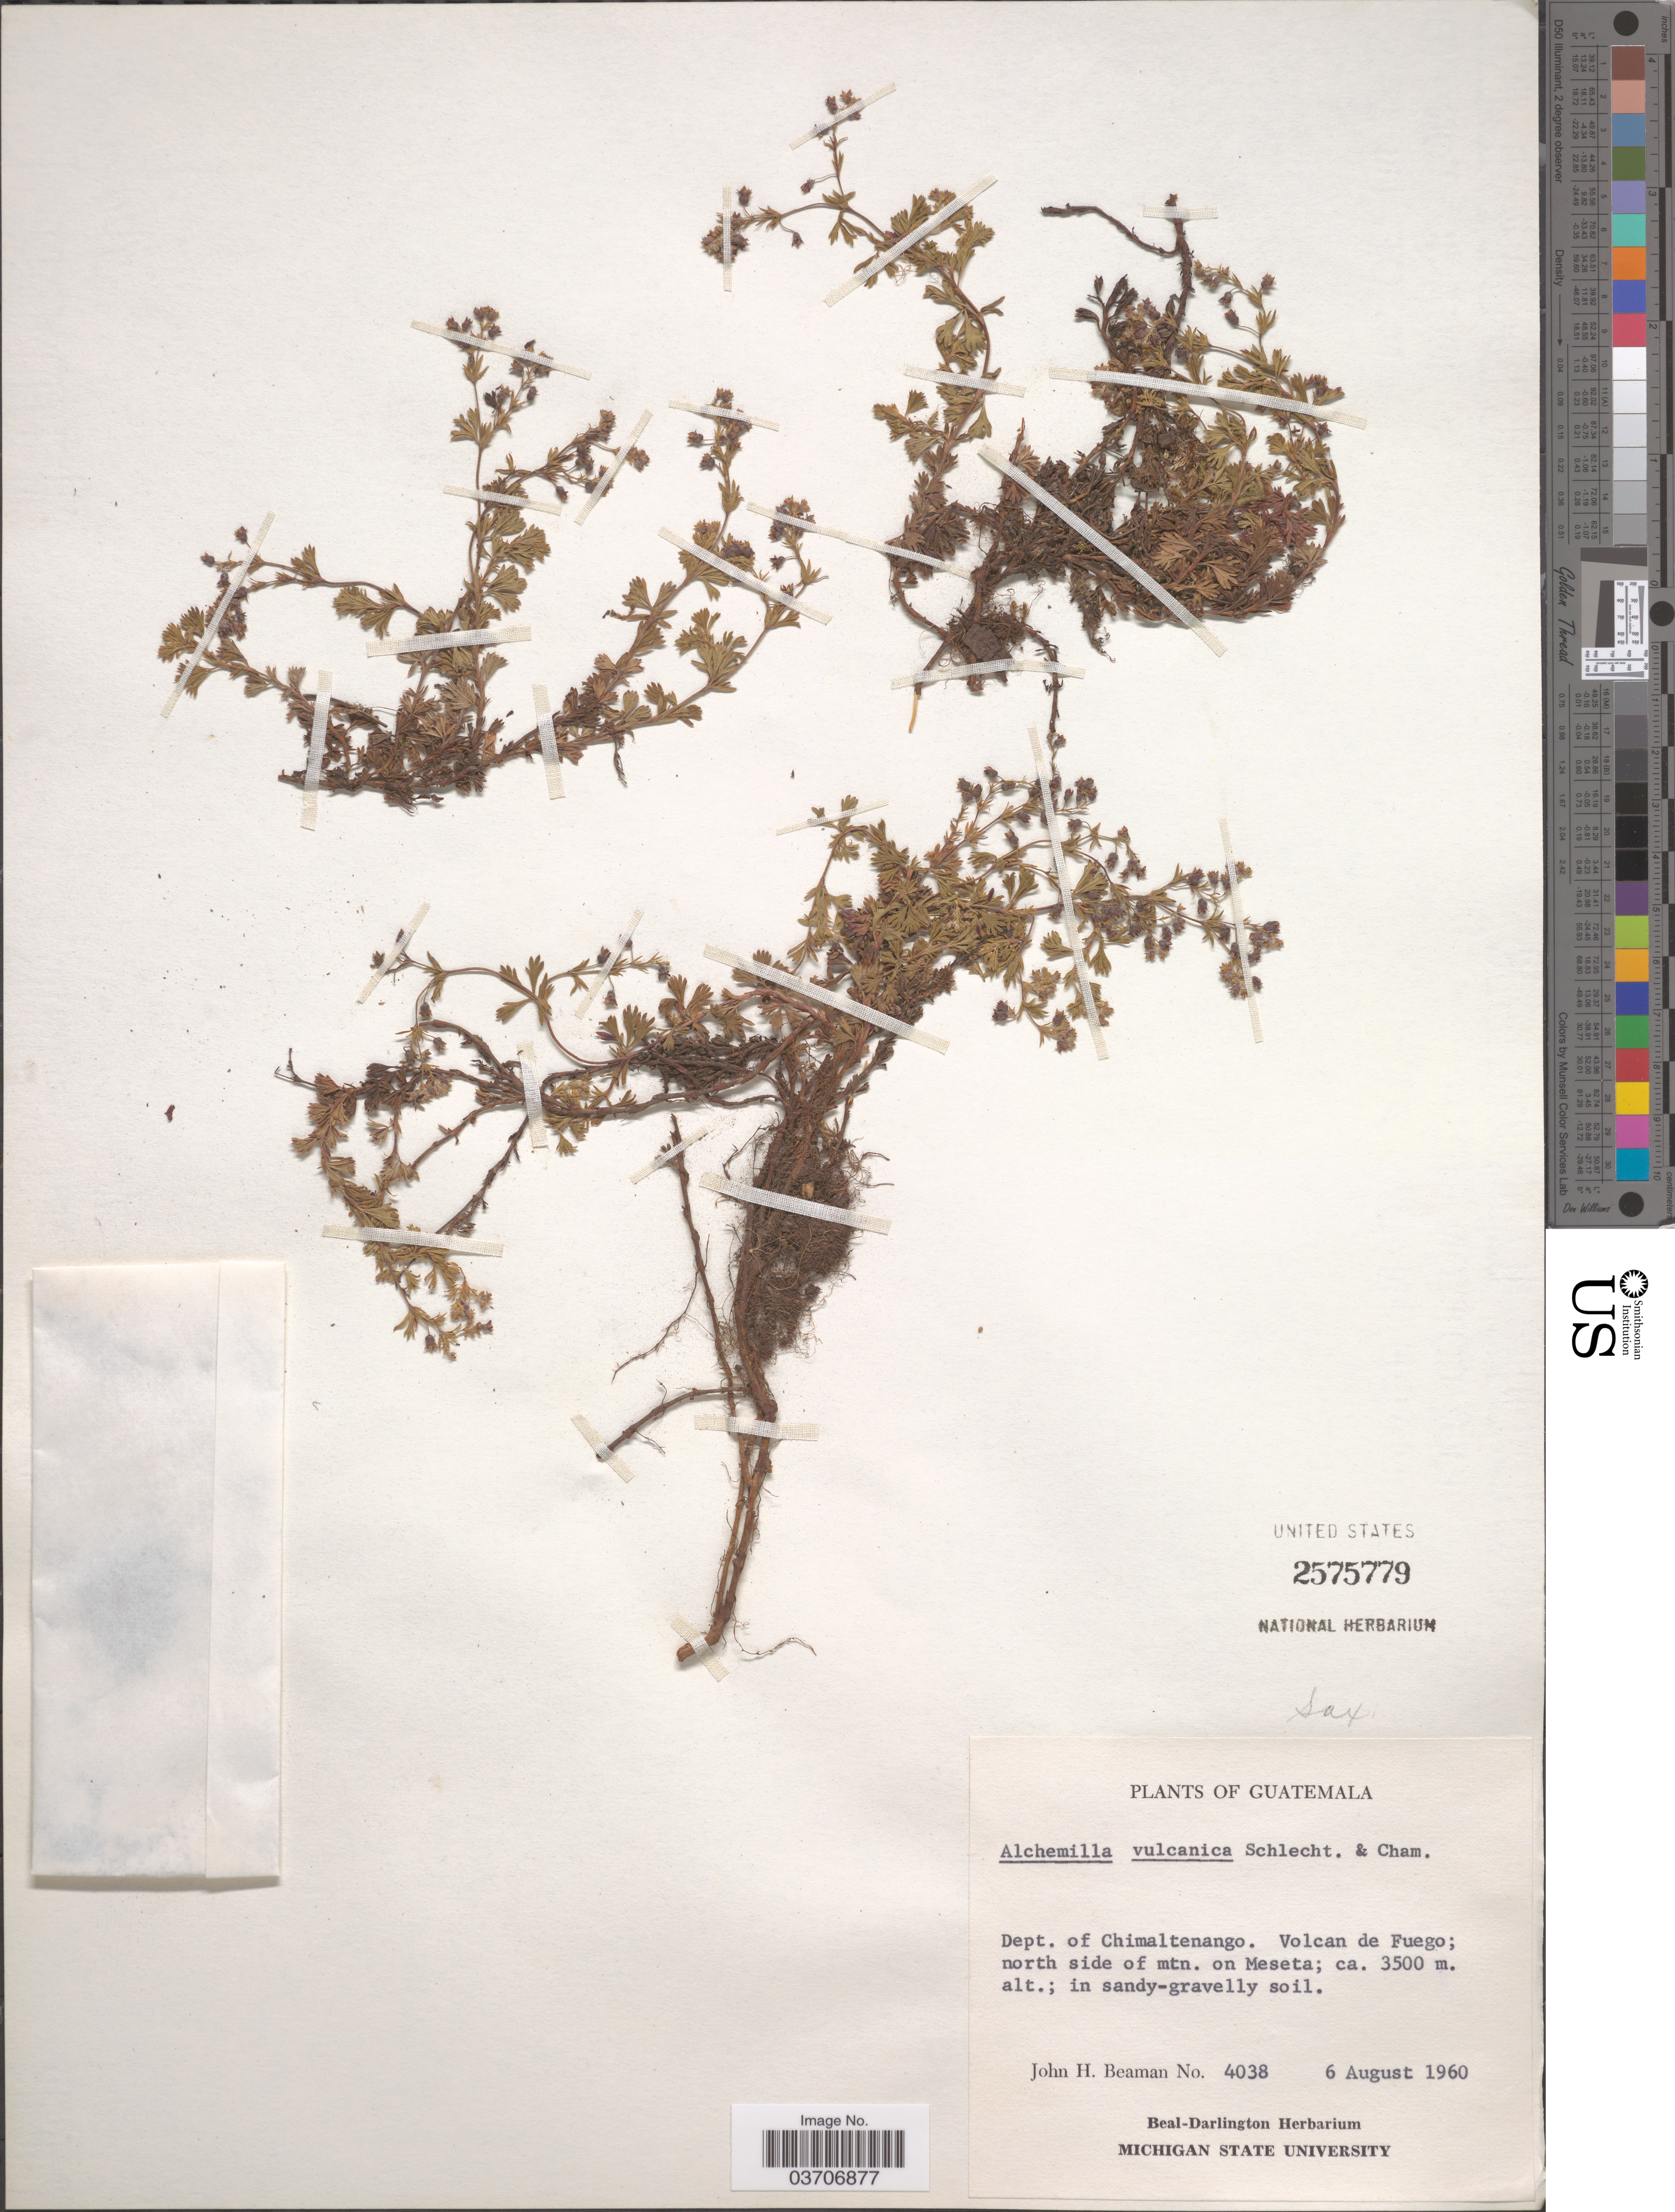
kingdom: Plantae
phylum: Tracheophyta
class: Magnoliopsida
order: Rosales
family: Rosaceae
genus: Lachemilla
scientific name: Lachemilla vulcanica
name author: (Cham. & Schltdl.) Rydb.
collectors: J. H. Beaman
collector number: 4038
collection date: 1960-08-06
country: Guatemala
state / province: Chimaltenango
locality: Dept. of Chimaltenango. Volcan de Fuego; north side of mtn. on Meseta.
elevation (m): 3500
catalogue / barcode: US 2575779